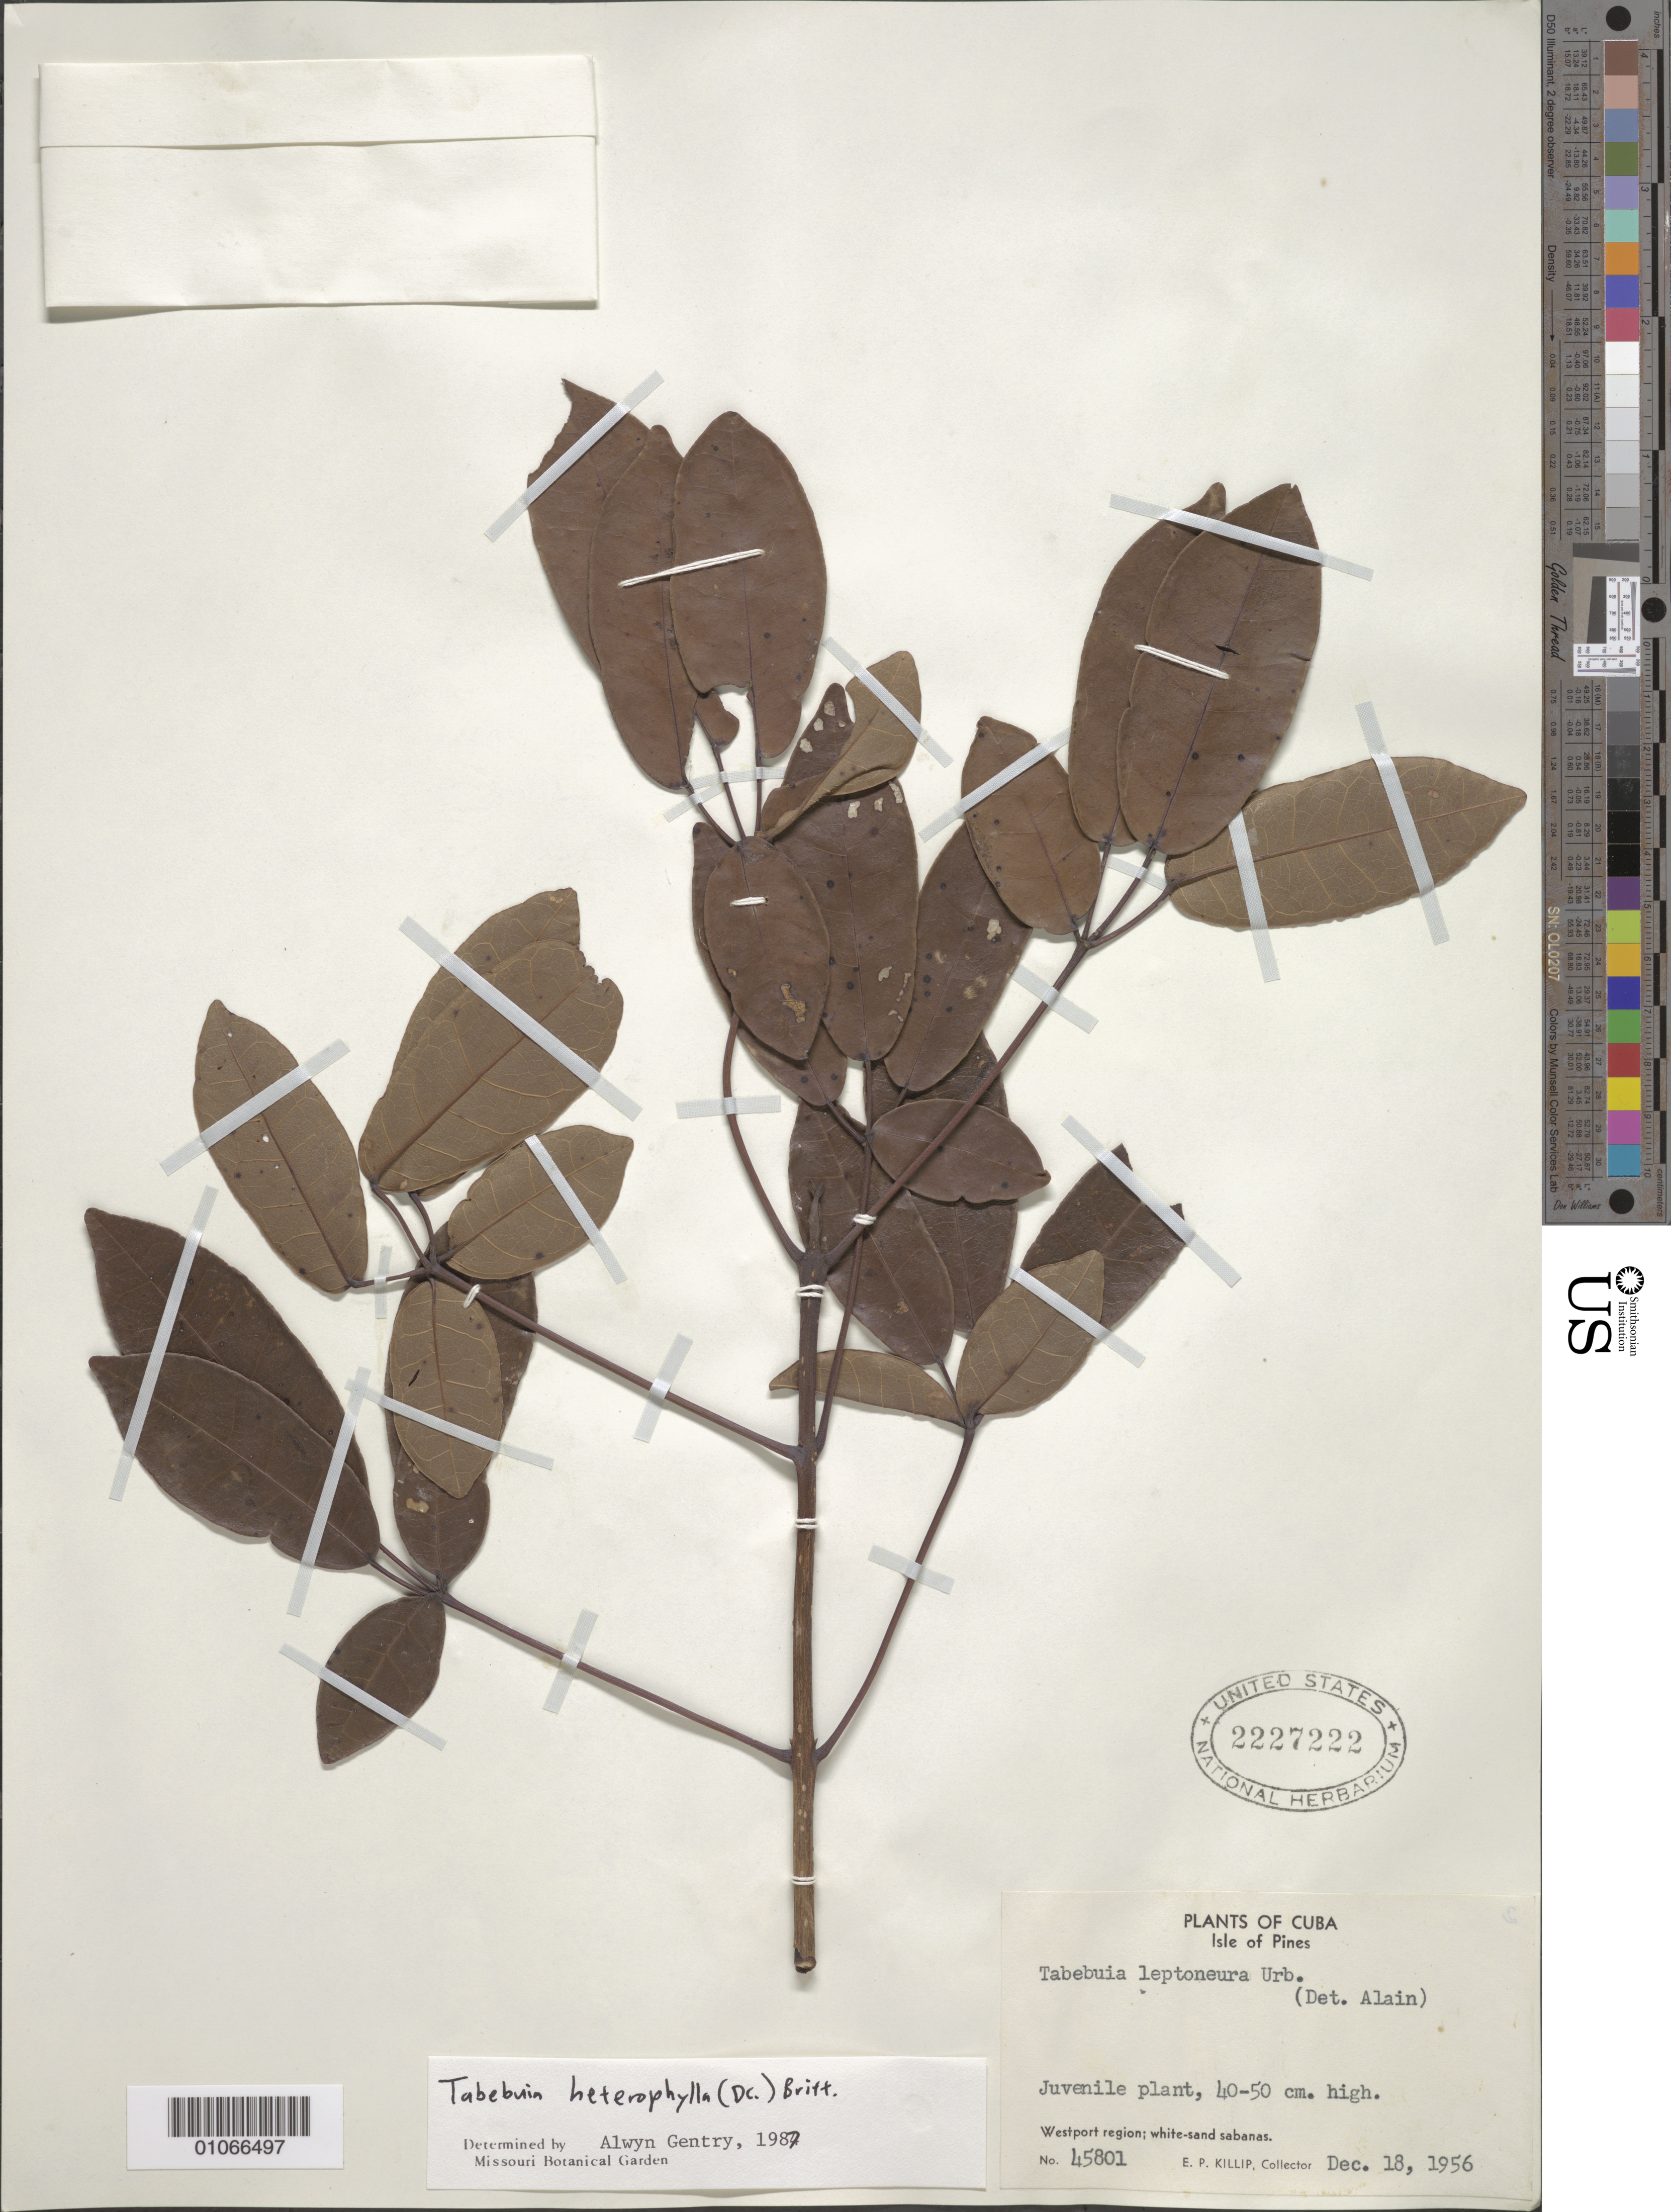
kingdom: Plantae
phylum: Tracheophyta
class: Magnoliopsida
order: Lamiales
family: Bignoniaceae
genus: Tabebuia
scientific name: Tabebuia heterophylla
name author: (DC.) Britton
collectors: E. P. Killip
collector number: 45801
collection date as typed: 18 Dec 1956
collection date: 1956-12-18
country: Cuba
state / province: Isla de La Juventud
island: Isla de la Juventud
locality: Westport region; white-sand savannas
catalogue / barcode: US 2227222